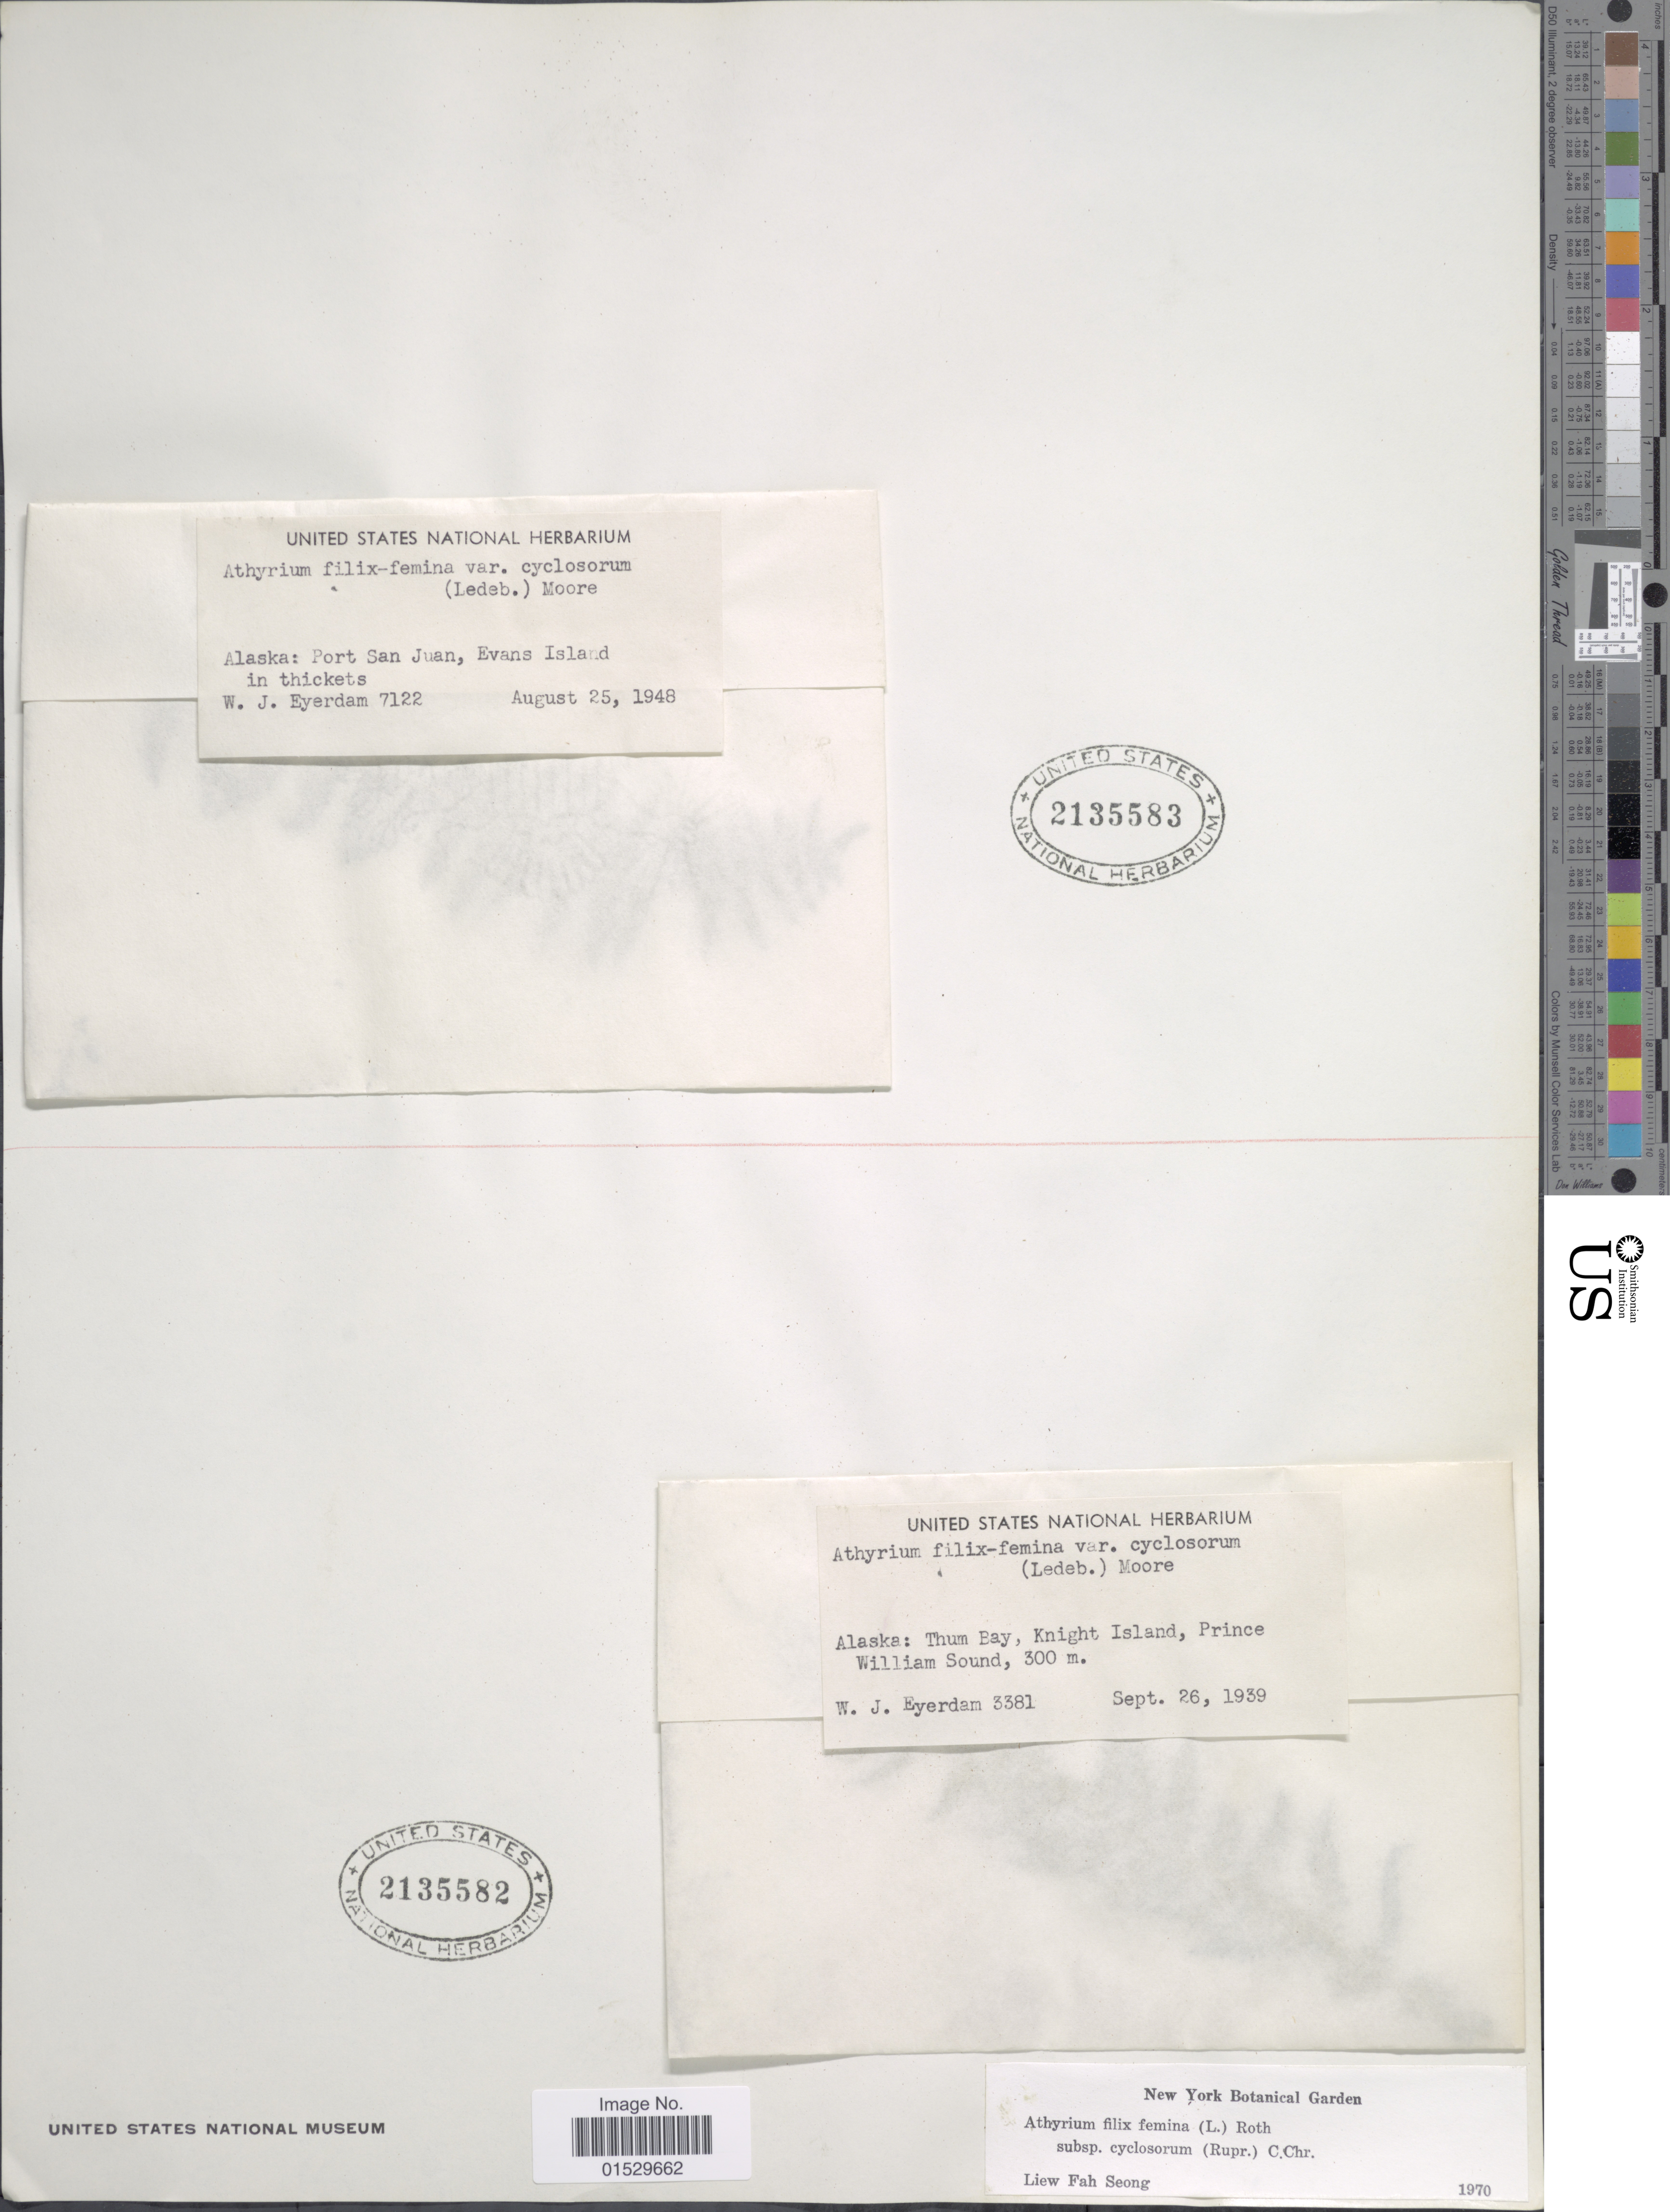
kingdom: Plantae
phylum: Tracheophyta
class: Polypodiopsida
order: Polypodiales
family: Athyriaceae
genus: Athyrium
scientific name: Athyrium filix-femina subsp. cyclosorum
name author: (Rupr.) C. Chr.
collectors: W. J. Eyerdam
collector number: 7122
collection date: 1948-08-25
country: United States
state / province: Alaska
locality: Port San Juan, Evans Island in thickets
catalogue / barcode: US 2135583